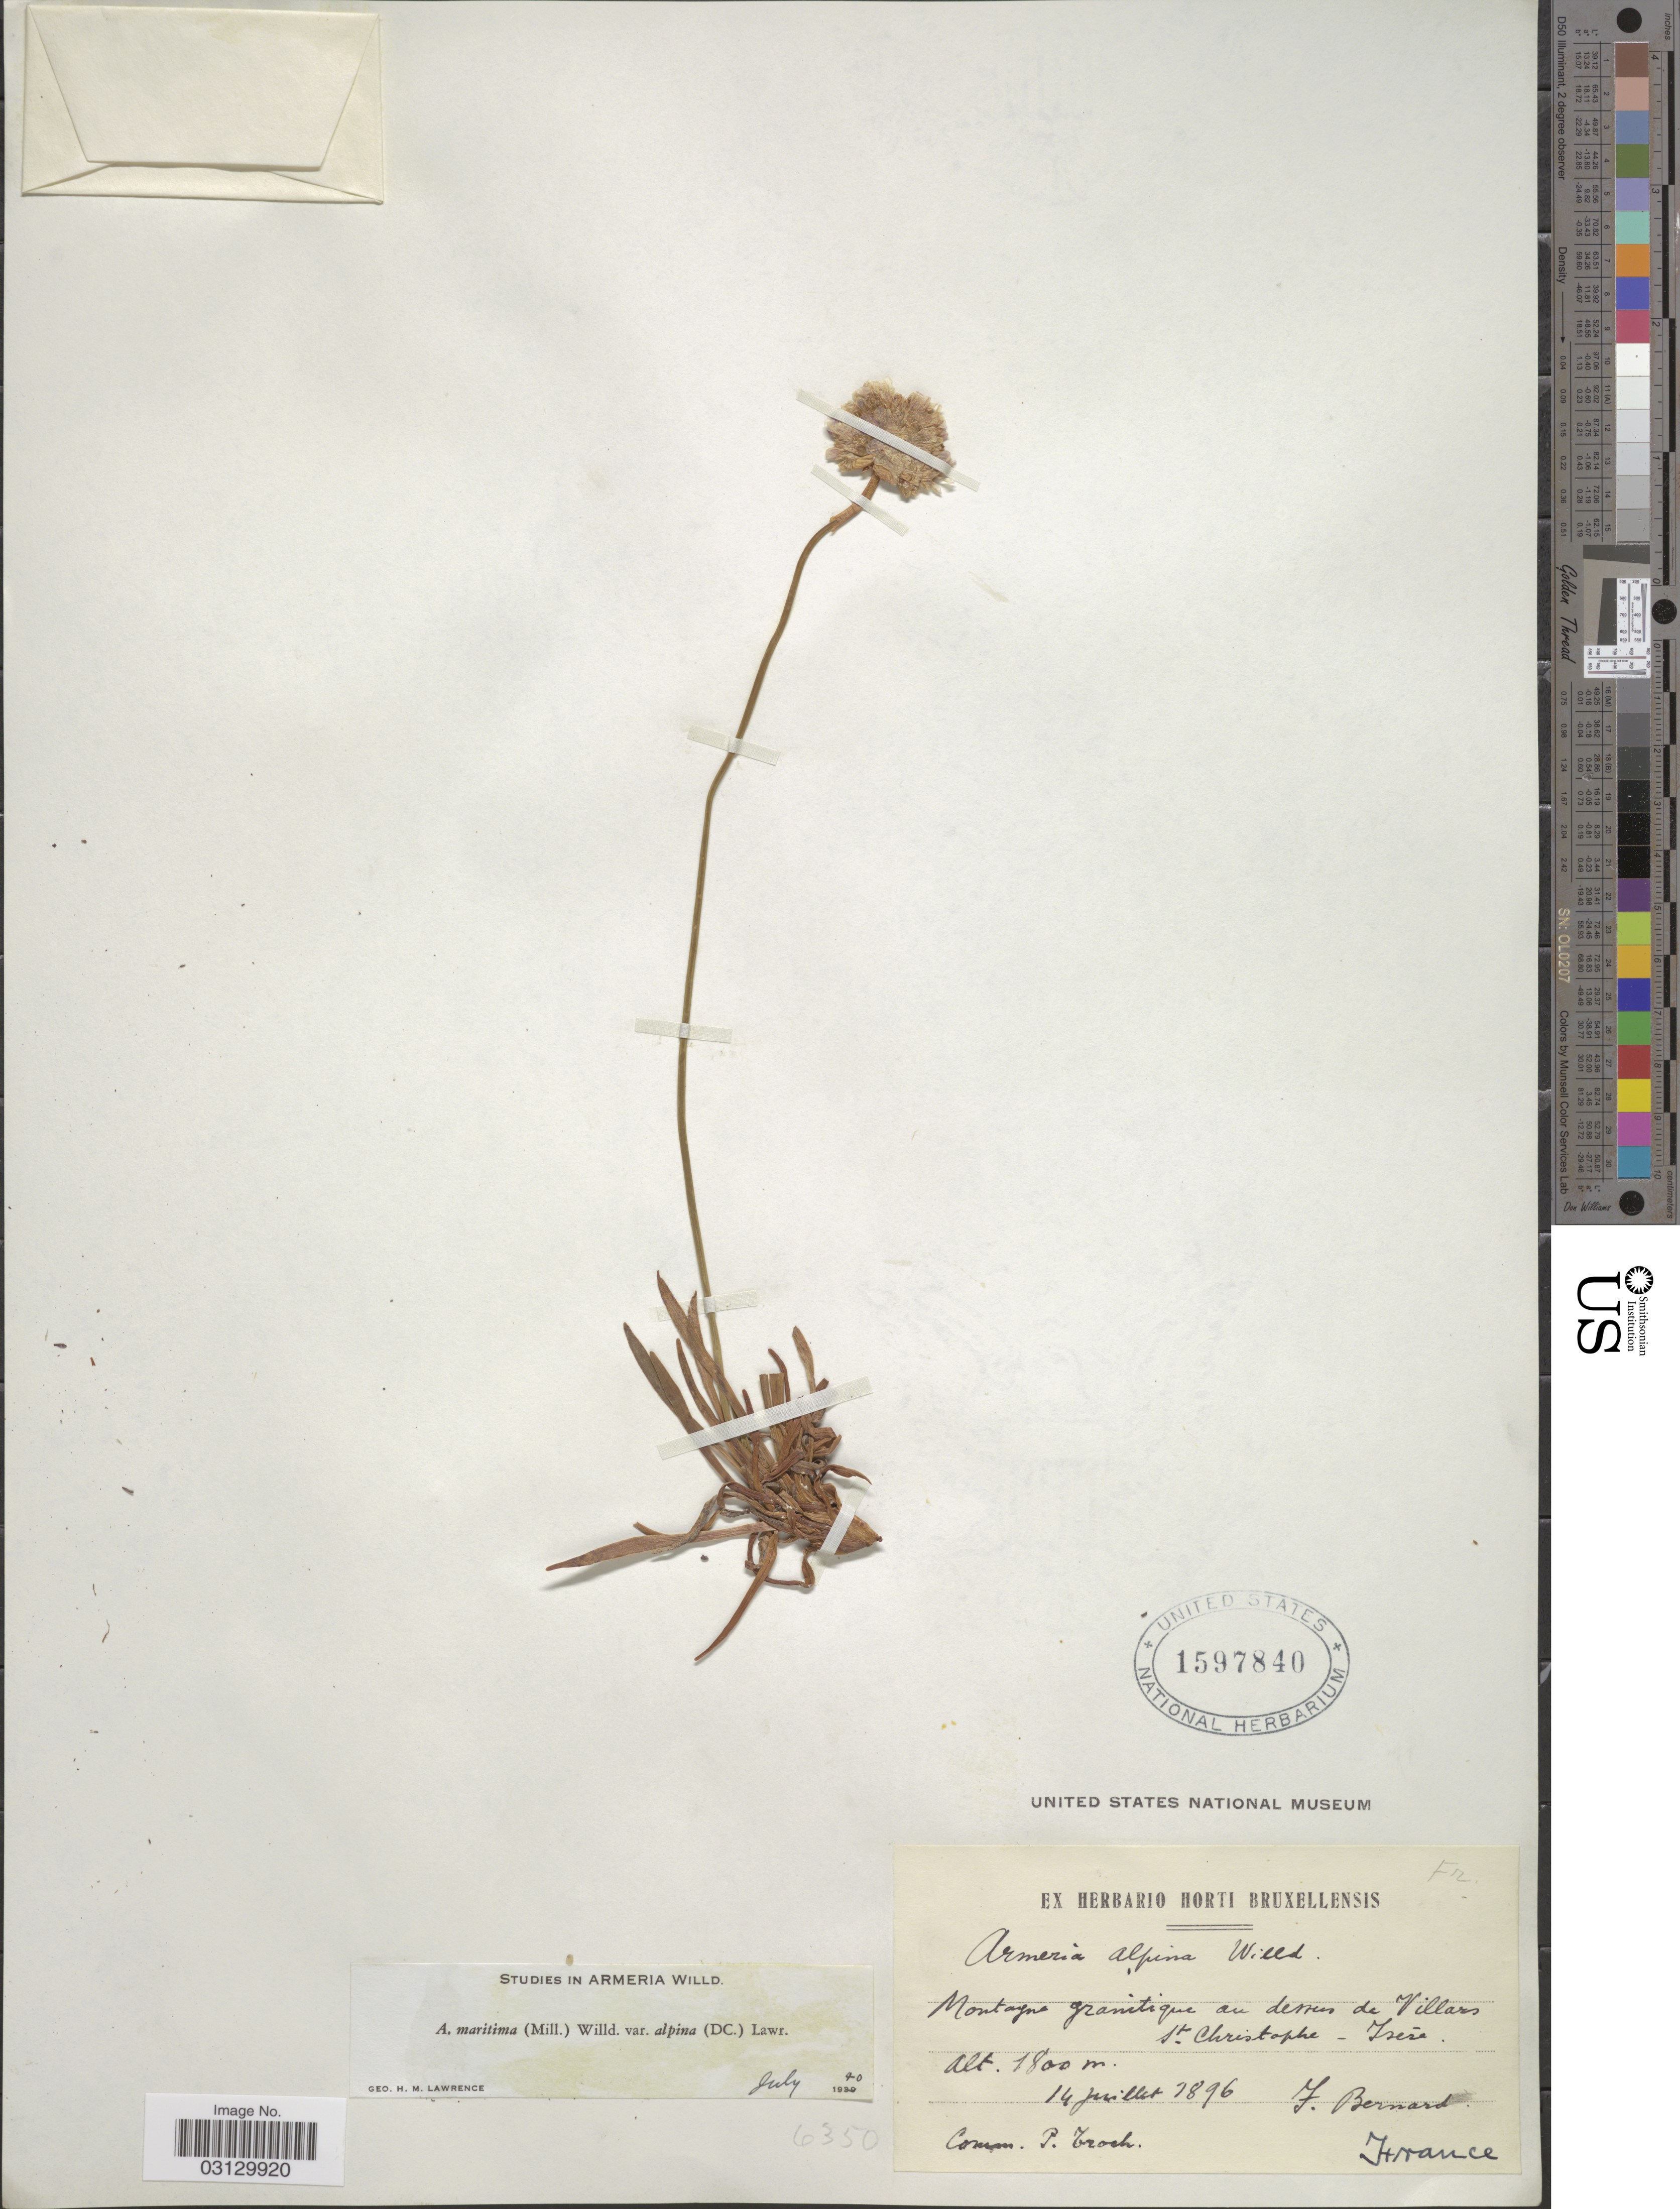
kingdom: Plantae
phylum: Tracheophyta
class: Magnoliopsida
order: Caryophyllales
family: Plumbaginaceae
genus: Armeria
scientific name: Armeria maritima subsp. alpina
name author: (Willd.) P. Silva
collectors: F. Bernard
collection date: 1896-07-14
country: France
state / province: Auvergne-Rhône-Alpes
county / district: Isère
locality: Montagne granitique au dessus de Villars, St. Christophe - Iserè.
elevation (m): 1800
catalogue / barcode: US 1597840